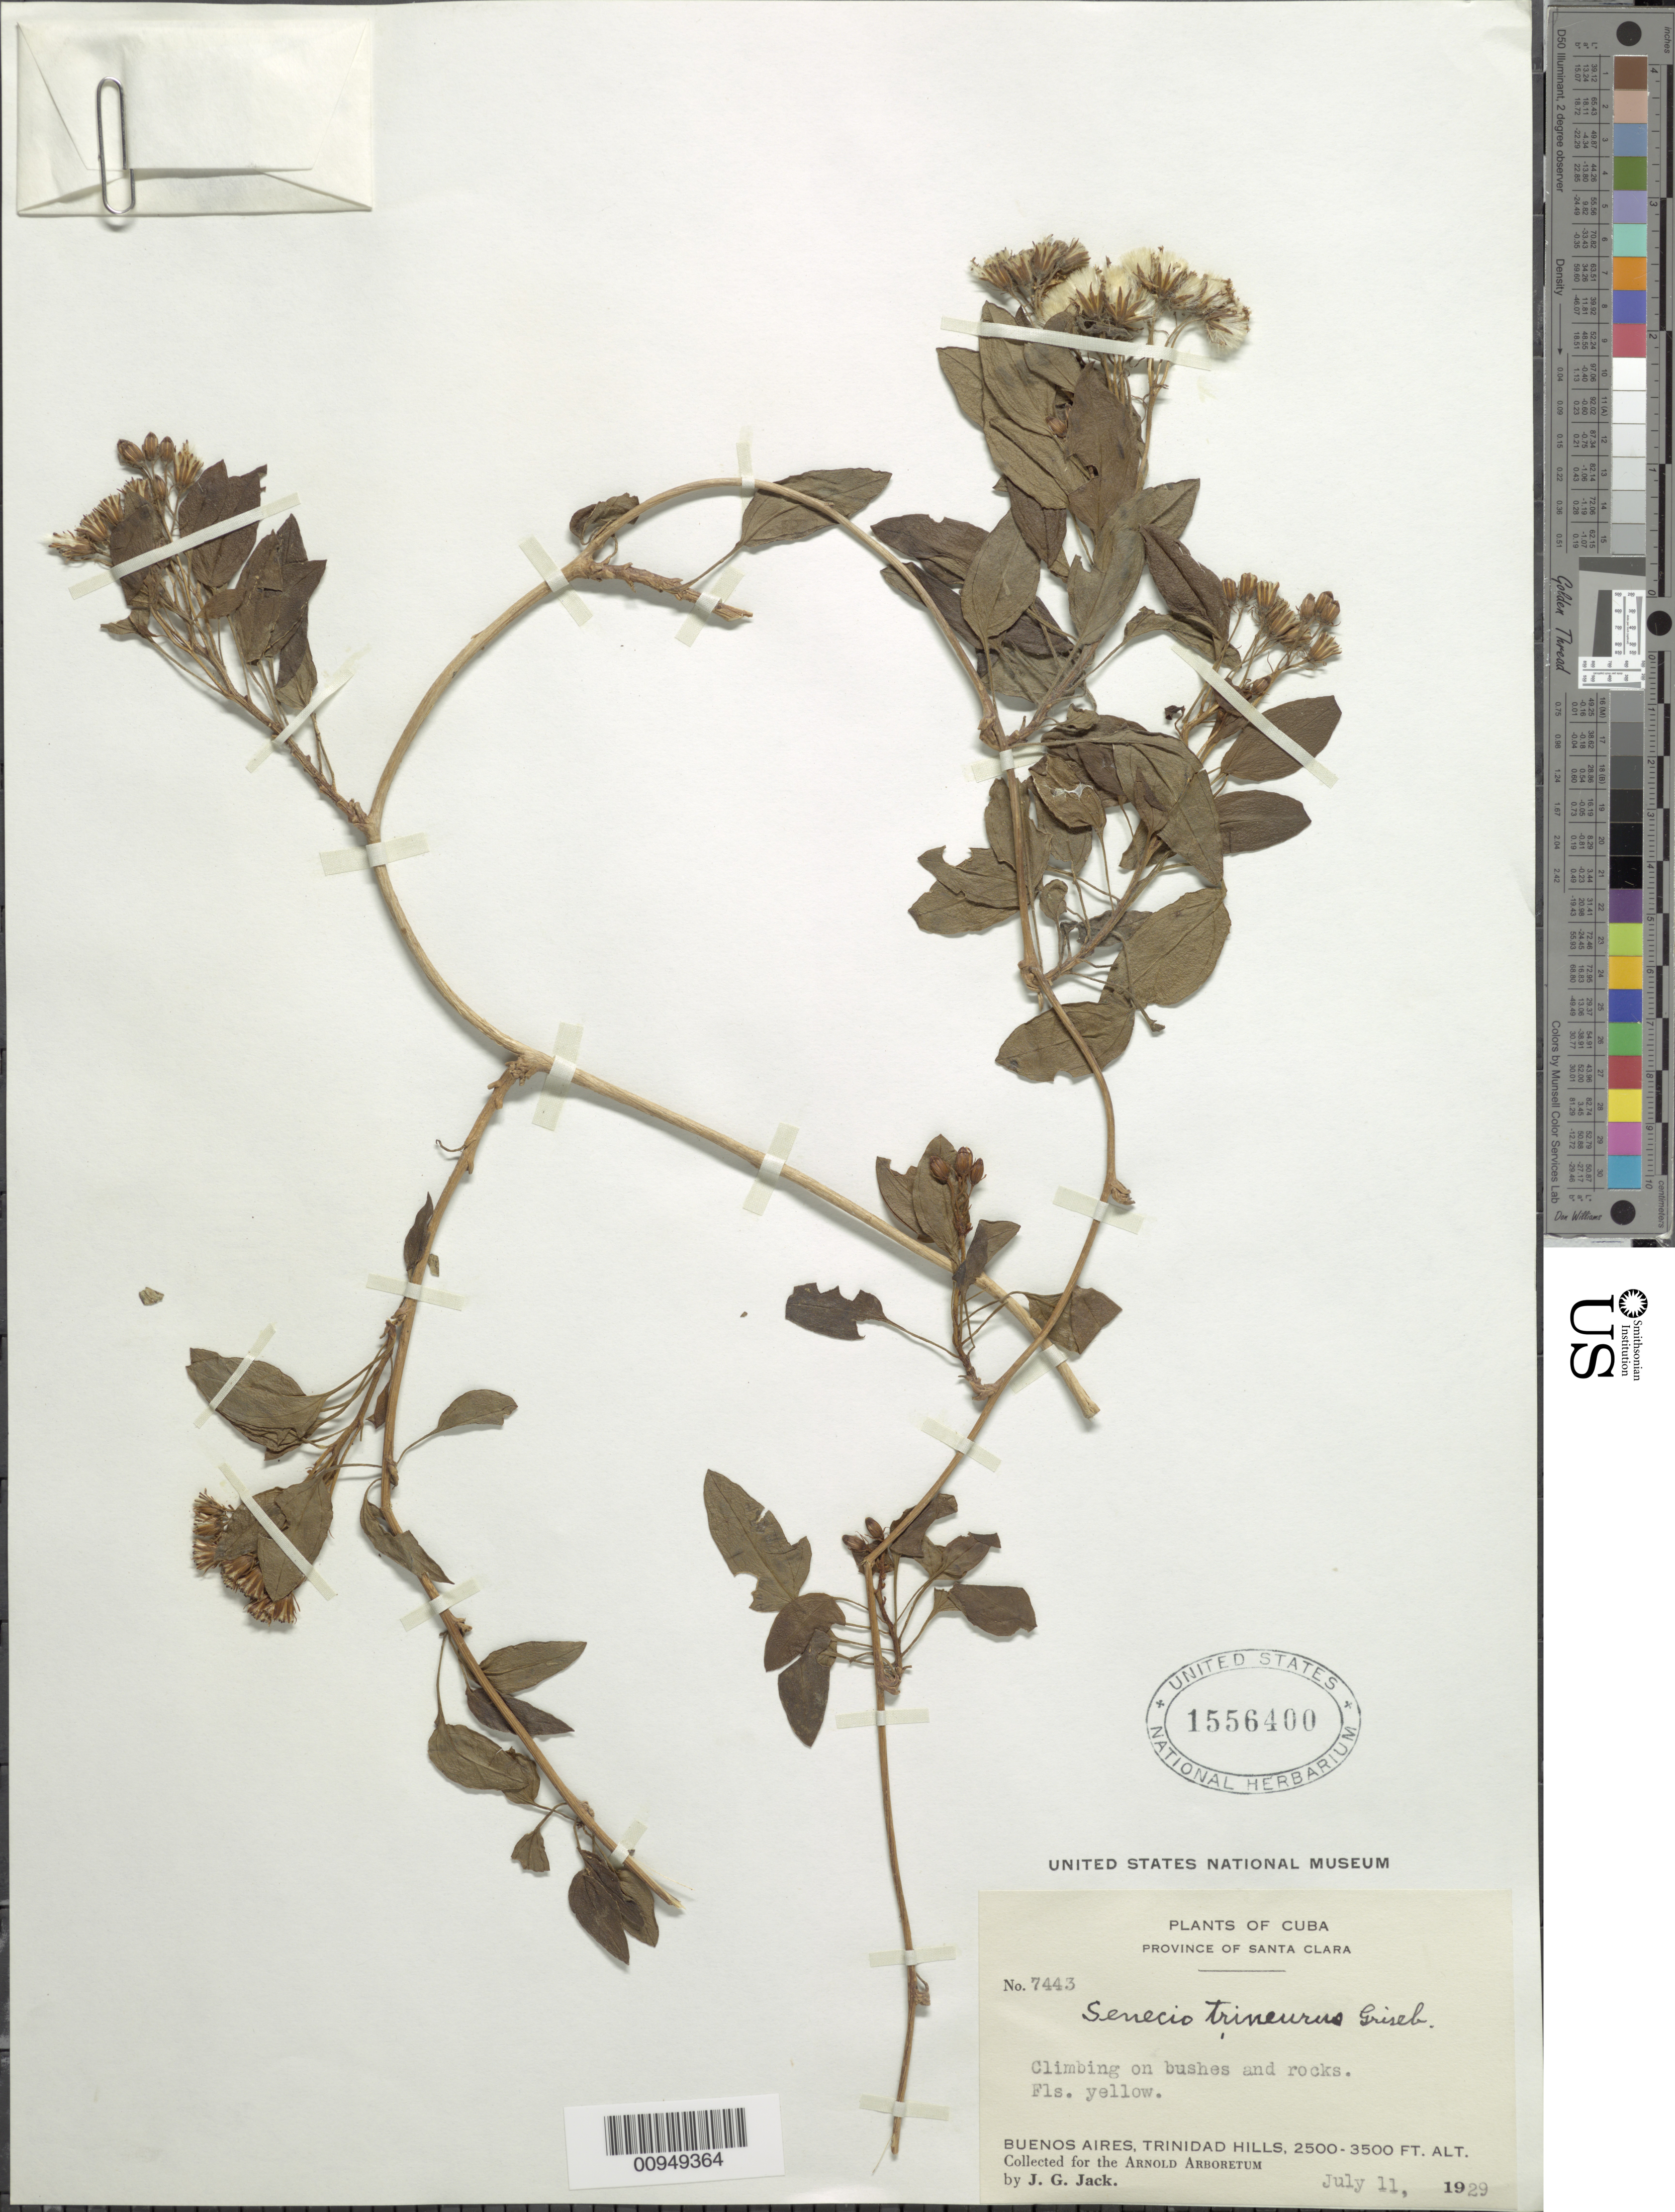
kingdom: Plantae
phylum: Tracheophyta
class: Magnoliopsida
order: Asterales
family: Asteraceae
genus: Sinosenecio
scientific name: Sinosenecio trinervius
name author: (M.C. Chang) B. Nord.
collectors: J. G. Jack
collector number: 7443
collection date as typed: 11 Jul 1929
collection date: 1929-07-11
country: Cuba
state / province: Las Villas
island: Cuba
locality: Buenos Aires, Trinidad Mountains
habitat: On bushes and rocks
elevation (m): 762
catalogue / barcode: US 1556400